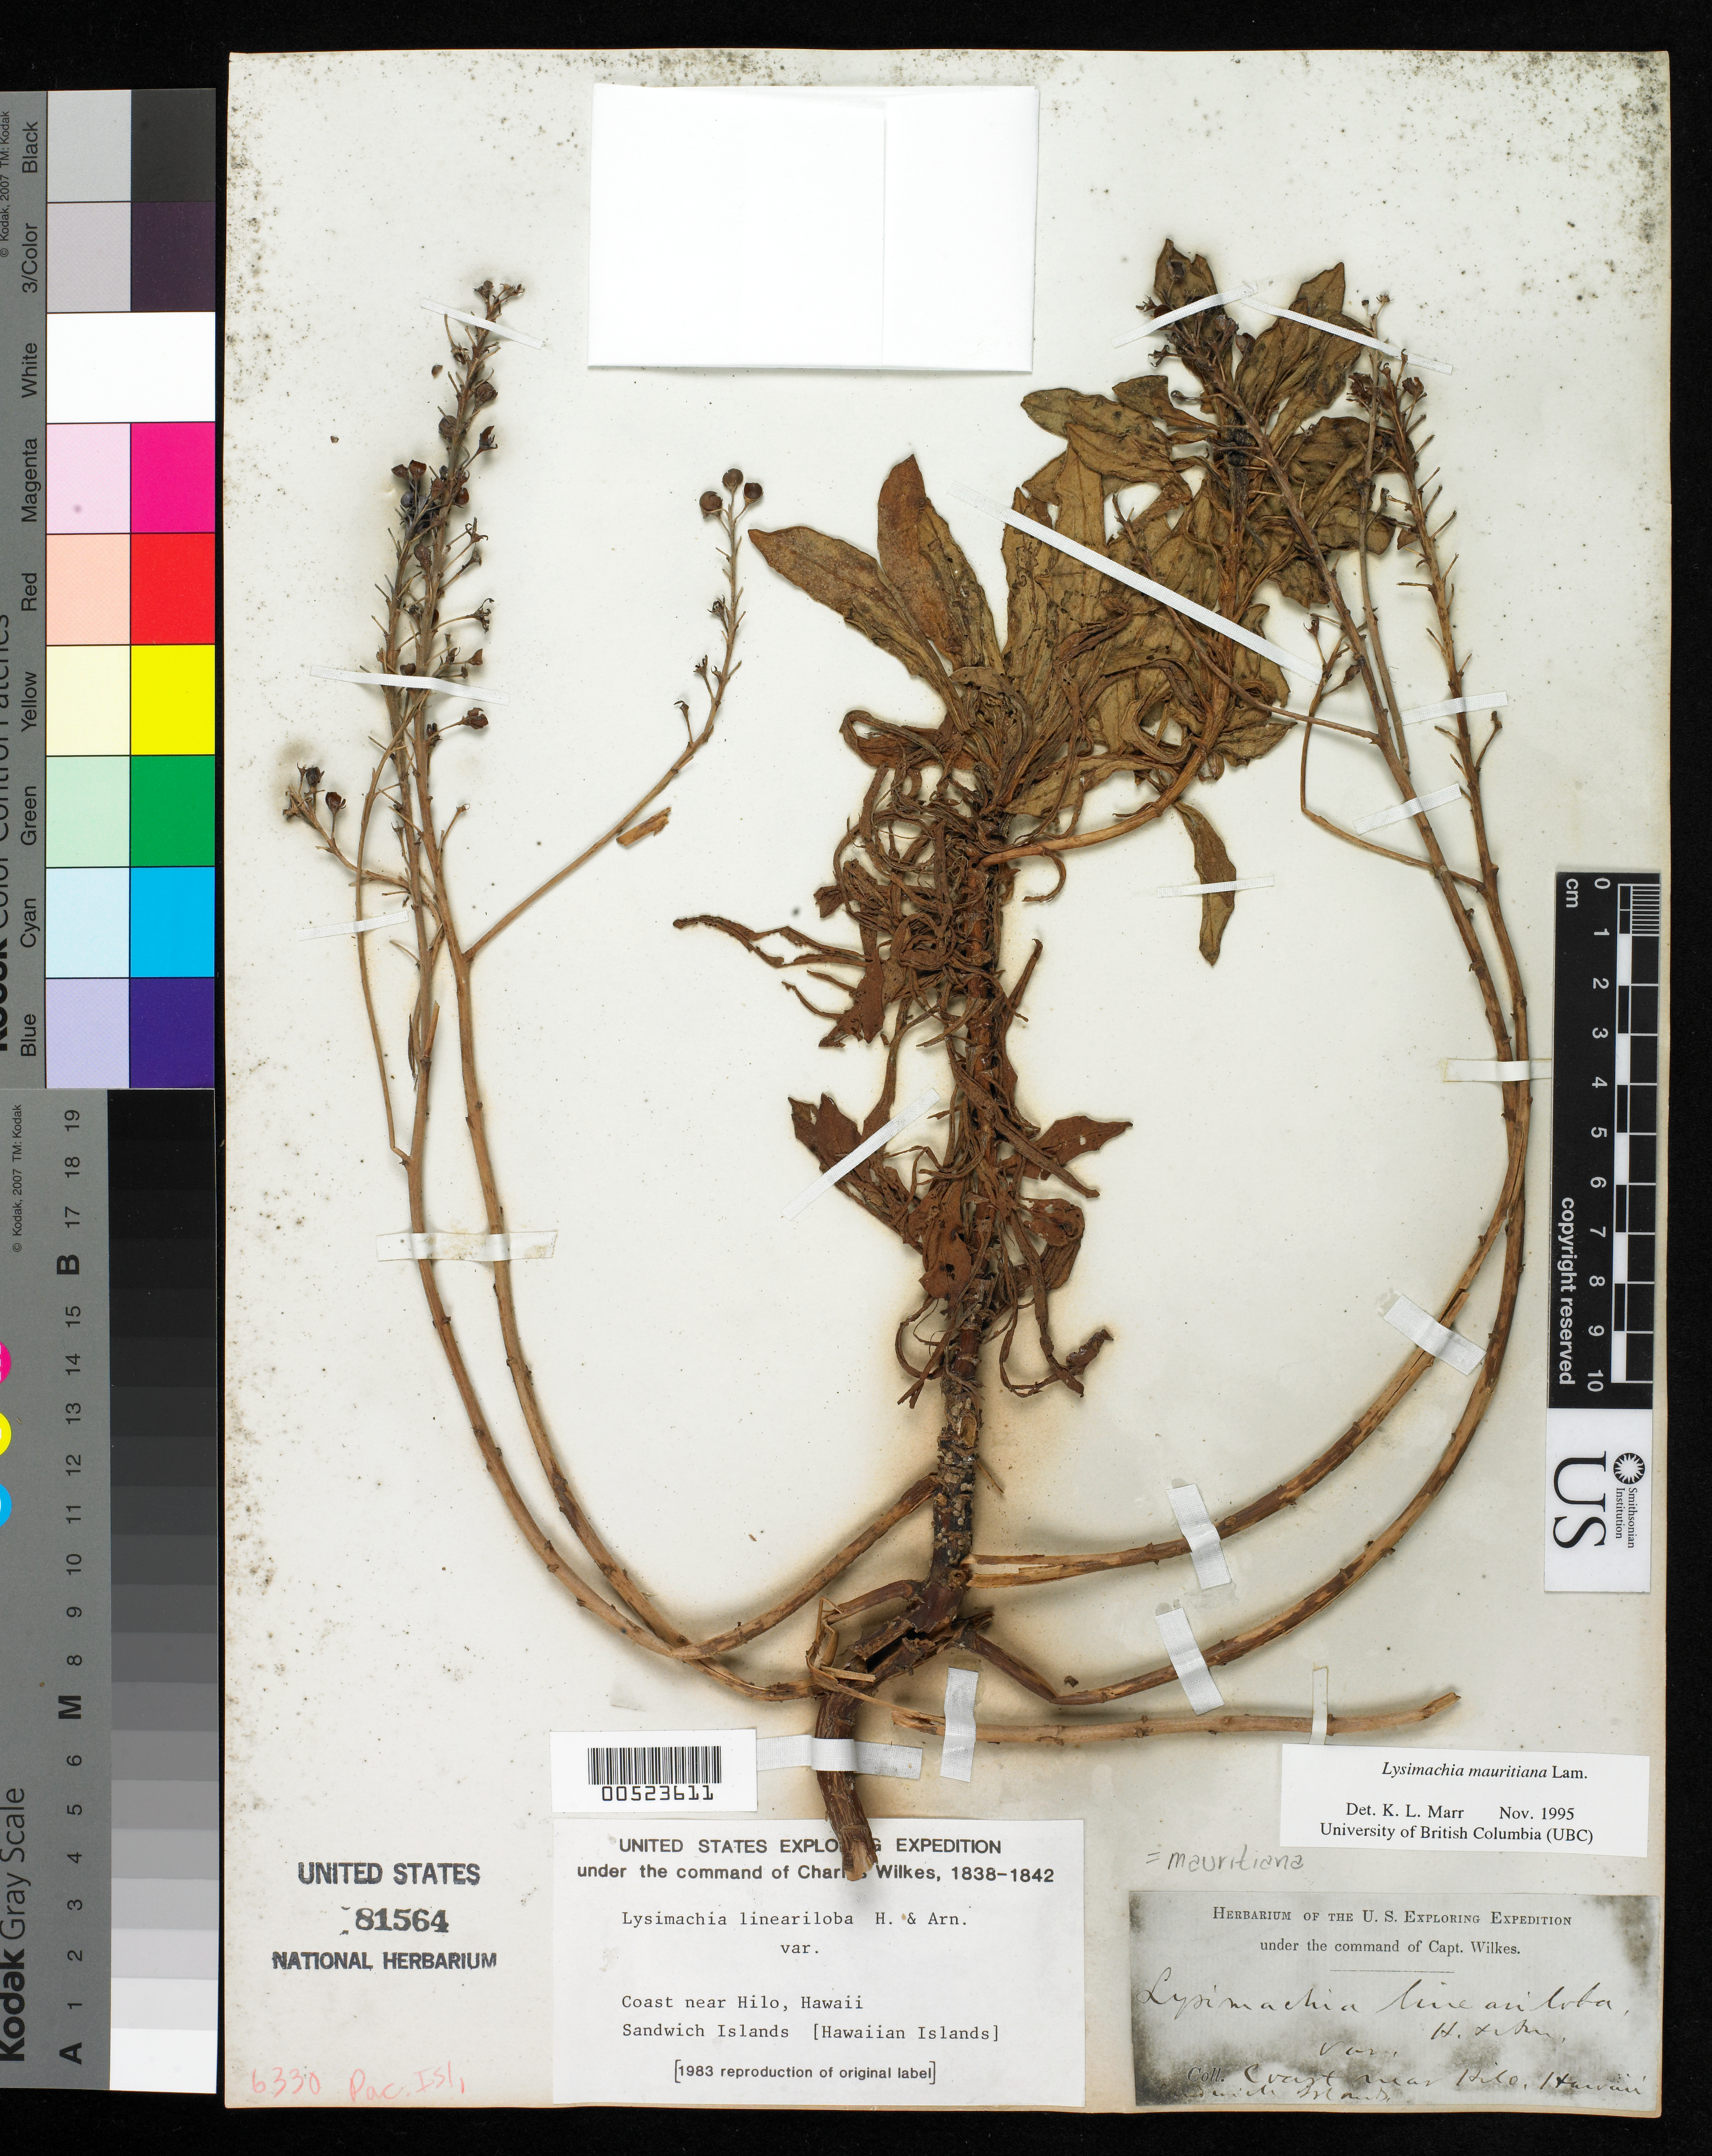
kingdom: Plantae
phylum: Tracheophyta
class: Magnoliopsida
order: Ericales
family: Primulaceae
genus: Lysimachia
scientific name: Lysimachia mauritiana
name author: Lam.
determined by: Marr, K. L.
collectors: Wilkes Explor. Exped.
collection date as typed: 1838 to -- --- 1842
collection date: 1838/1842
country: United States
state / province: Hawaii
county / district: Hawaii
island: Hawaii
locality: Coast near Hilo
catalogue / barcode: US 81564